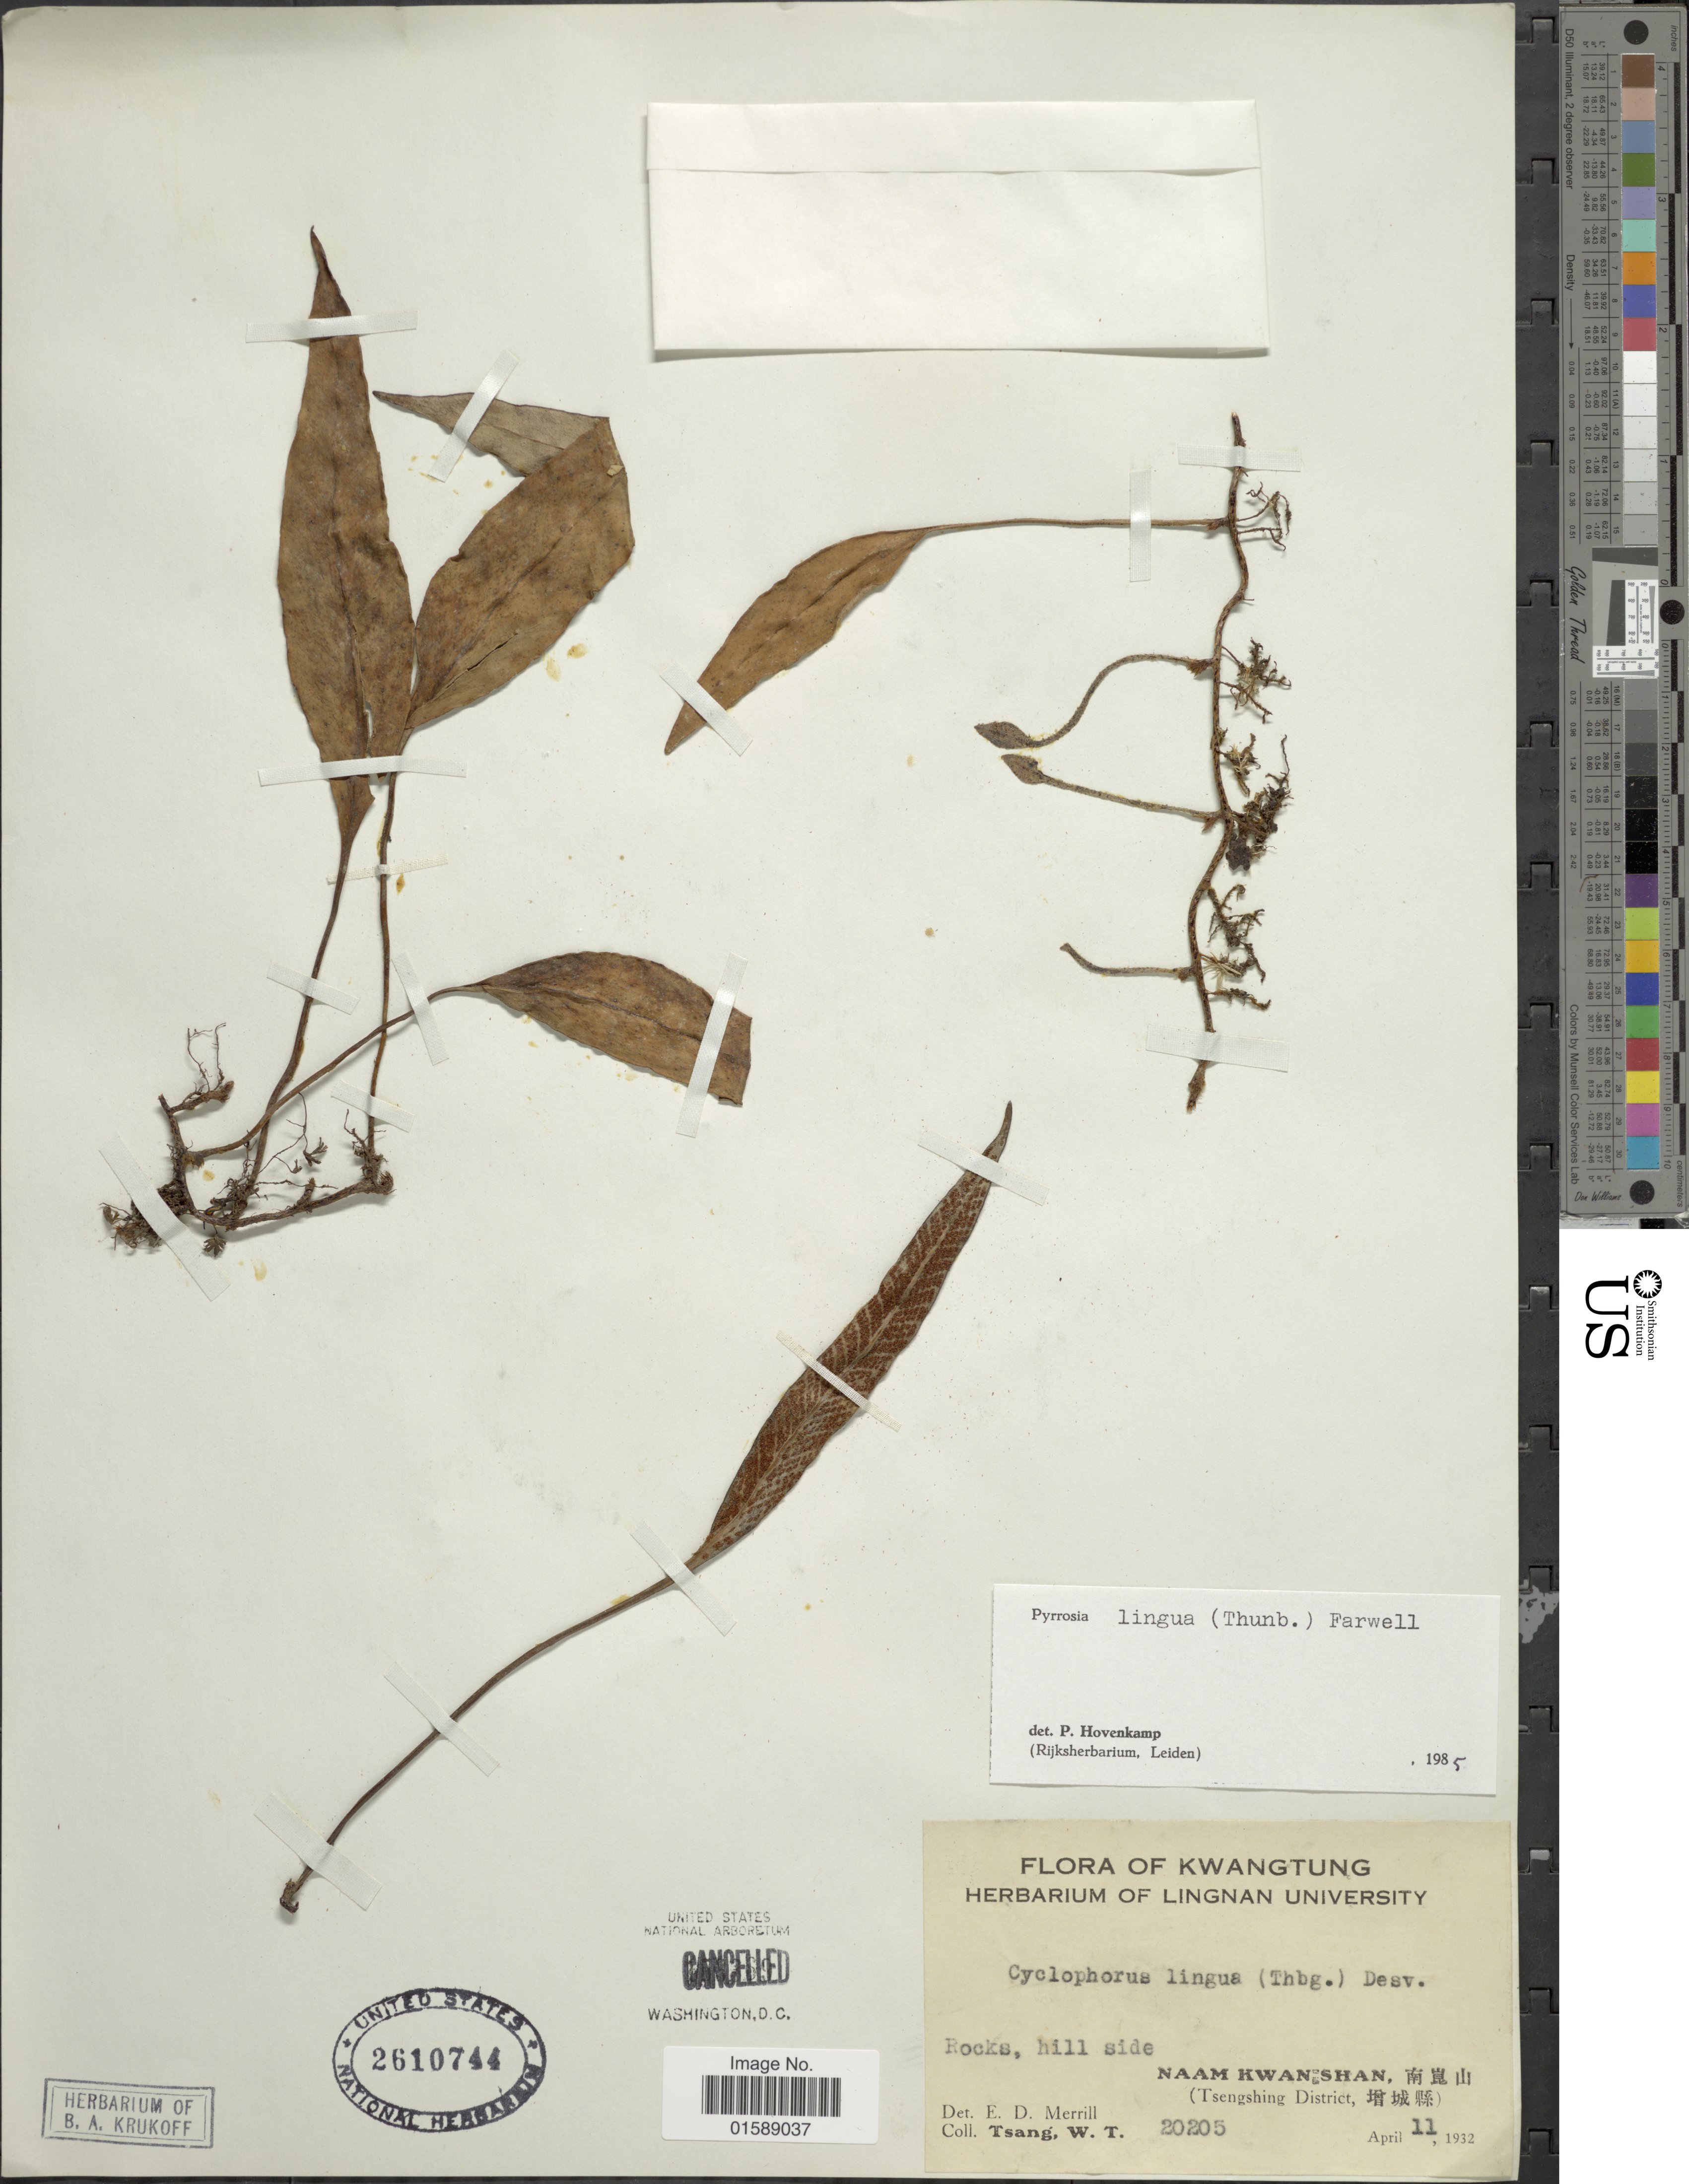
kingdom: Plantae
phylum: Tracheophyta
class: Polypodiopsida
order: Polypodiales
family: Polypodiaceae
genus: Pyrrosia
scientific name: Pyrrosia lingua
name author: (Thurb.) Farw.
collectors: W. T. Tsang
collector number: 20205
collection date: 1932-04-11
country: China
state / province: Guangdong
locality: Kwangtung. Naam Kwan: Shan, (Tsengshing District) [interpreted]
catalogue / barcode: US 2610744